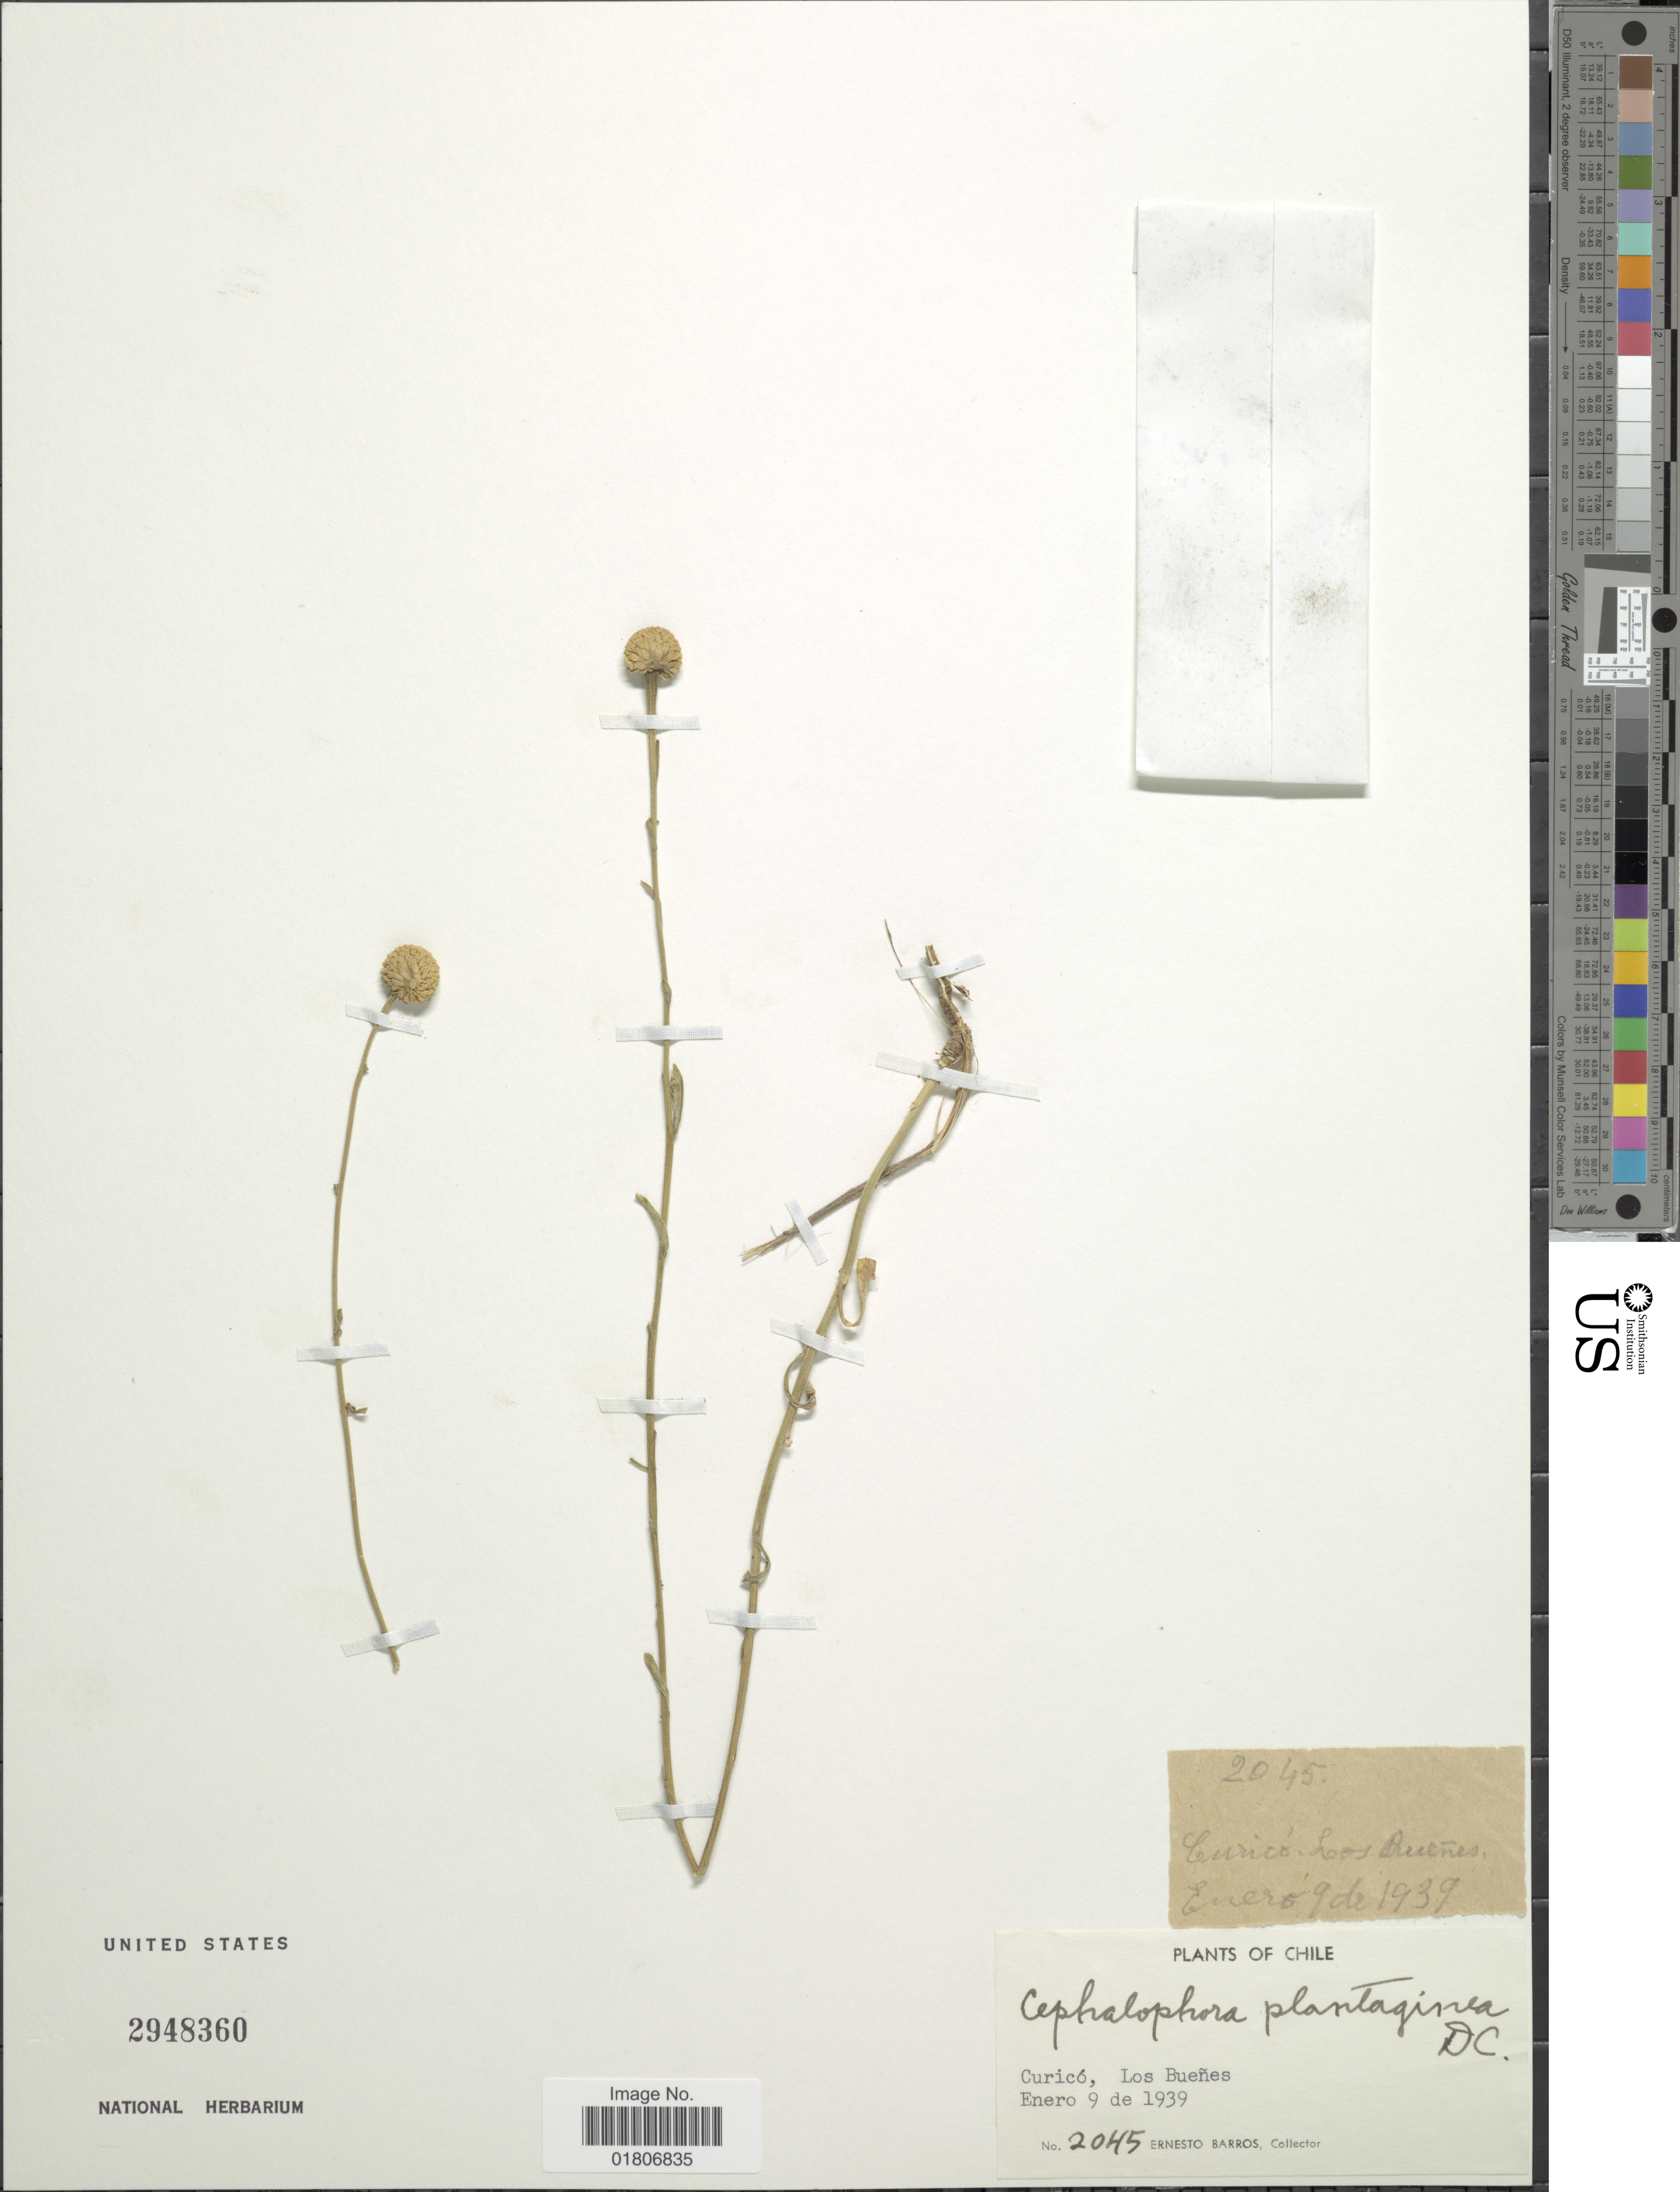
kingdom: Plantae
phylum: Tracheophyta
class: Magnoliopsida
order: Asterales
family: Asteraceae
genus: Cephalophora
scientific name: Cephalophora plantaginea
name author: DC.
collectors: E. Barros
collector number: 2045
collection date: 1939-01-09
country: Chile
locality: Curicó, Los Bueñes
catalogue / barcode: US 2948360